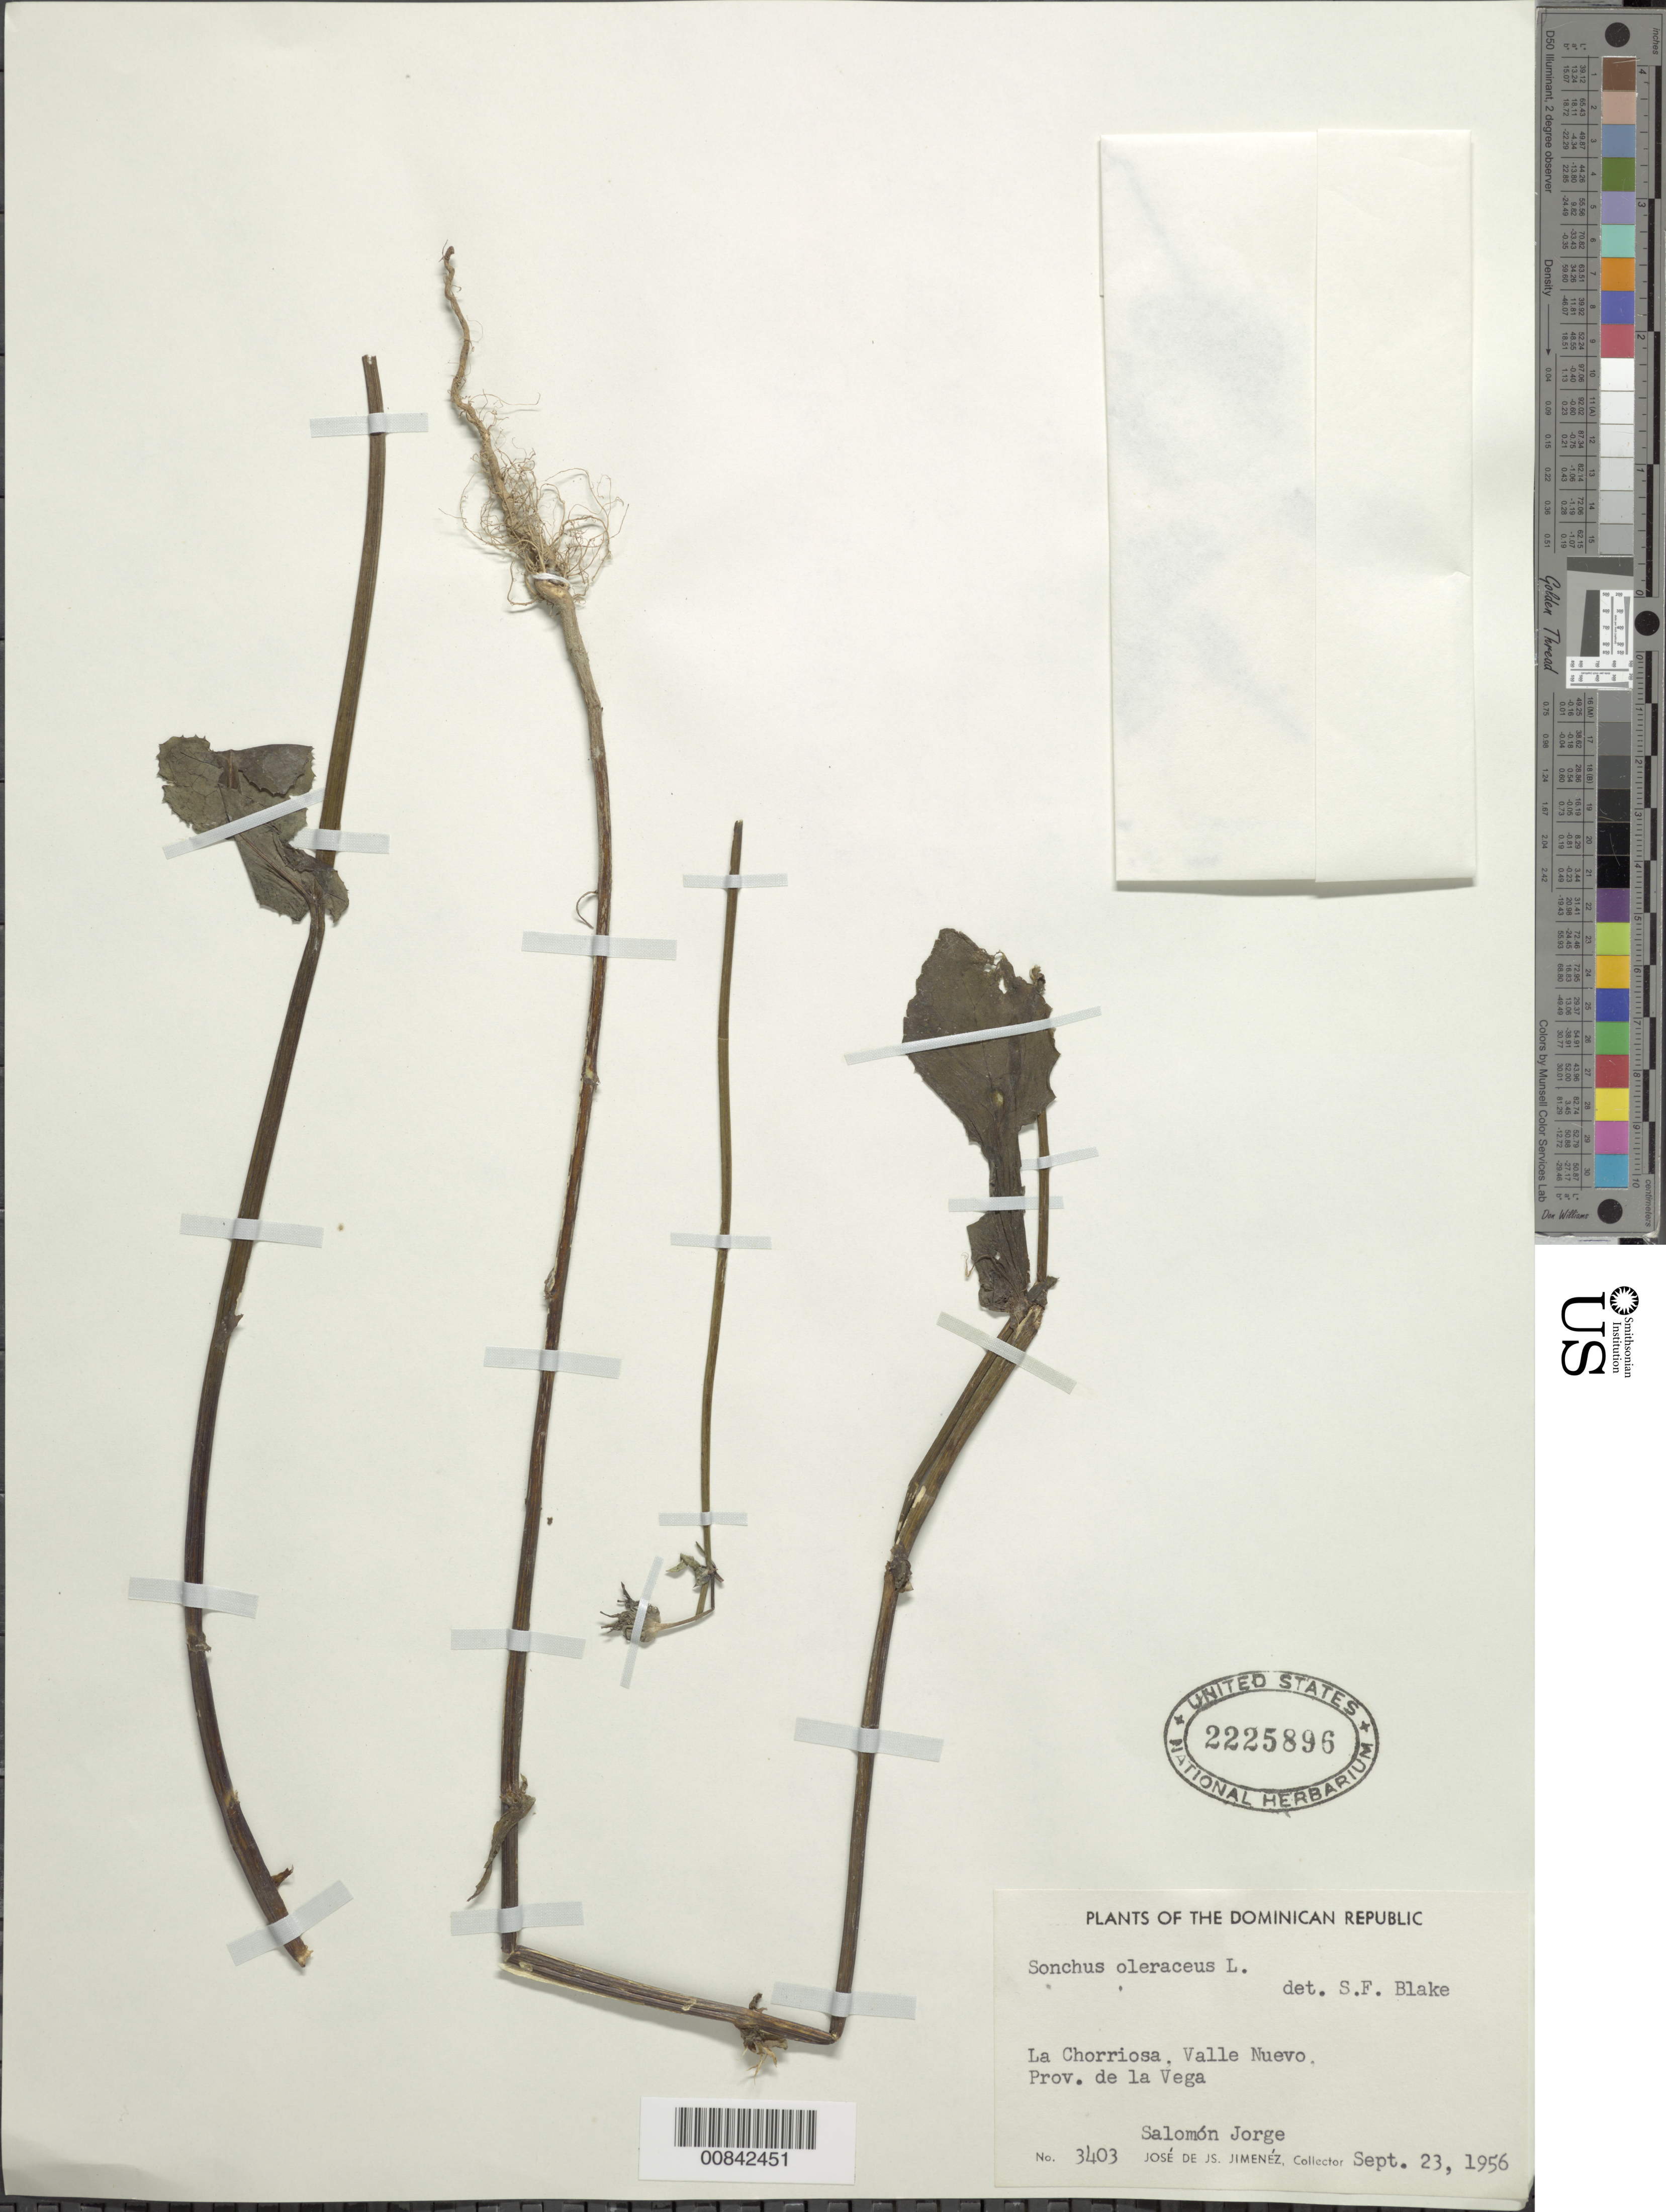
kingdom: Plantae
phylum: Tracheophyta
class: Magnoliopsida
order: Asterales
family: Asteraceae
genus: Sonchus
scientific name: Sonchus oleraceus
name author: L.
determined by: Blake, Sydney F.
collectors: J. J. Jiménez Almonte & J. Salomón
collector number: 3403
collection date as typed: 23 Sep 1956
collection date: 1956-09-23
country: Dominican Republic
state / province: La Vega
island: Hispaniola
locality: La Chorriosa, Valle Nuevo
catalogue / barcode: US 2225896